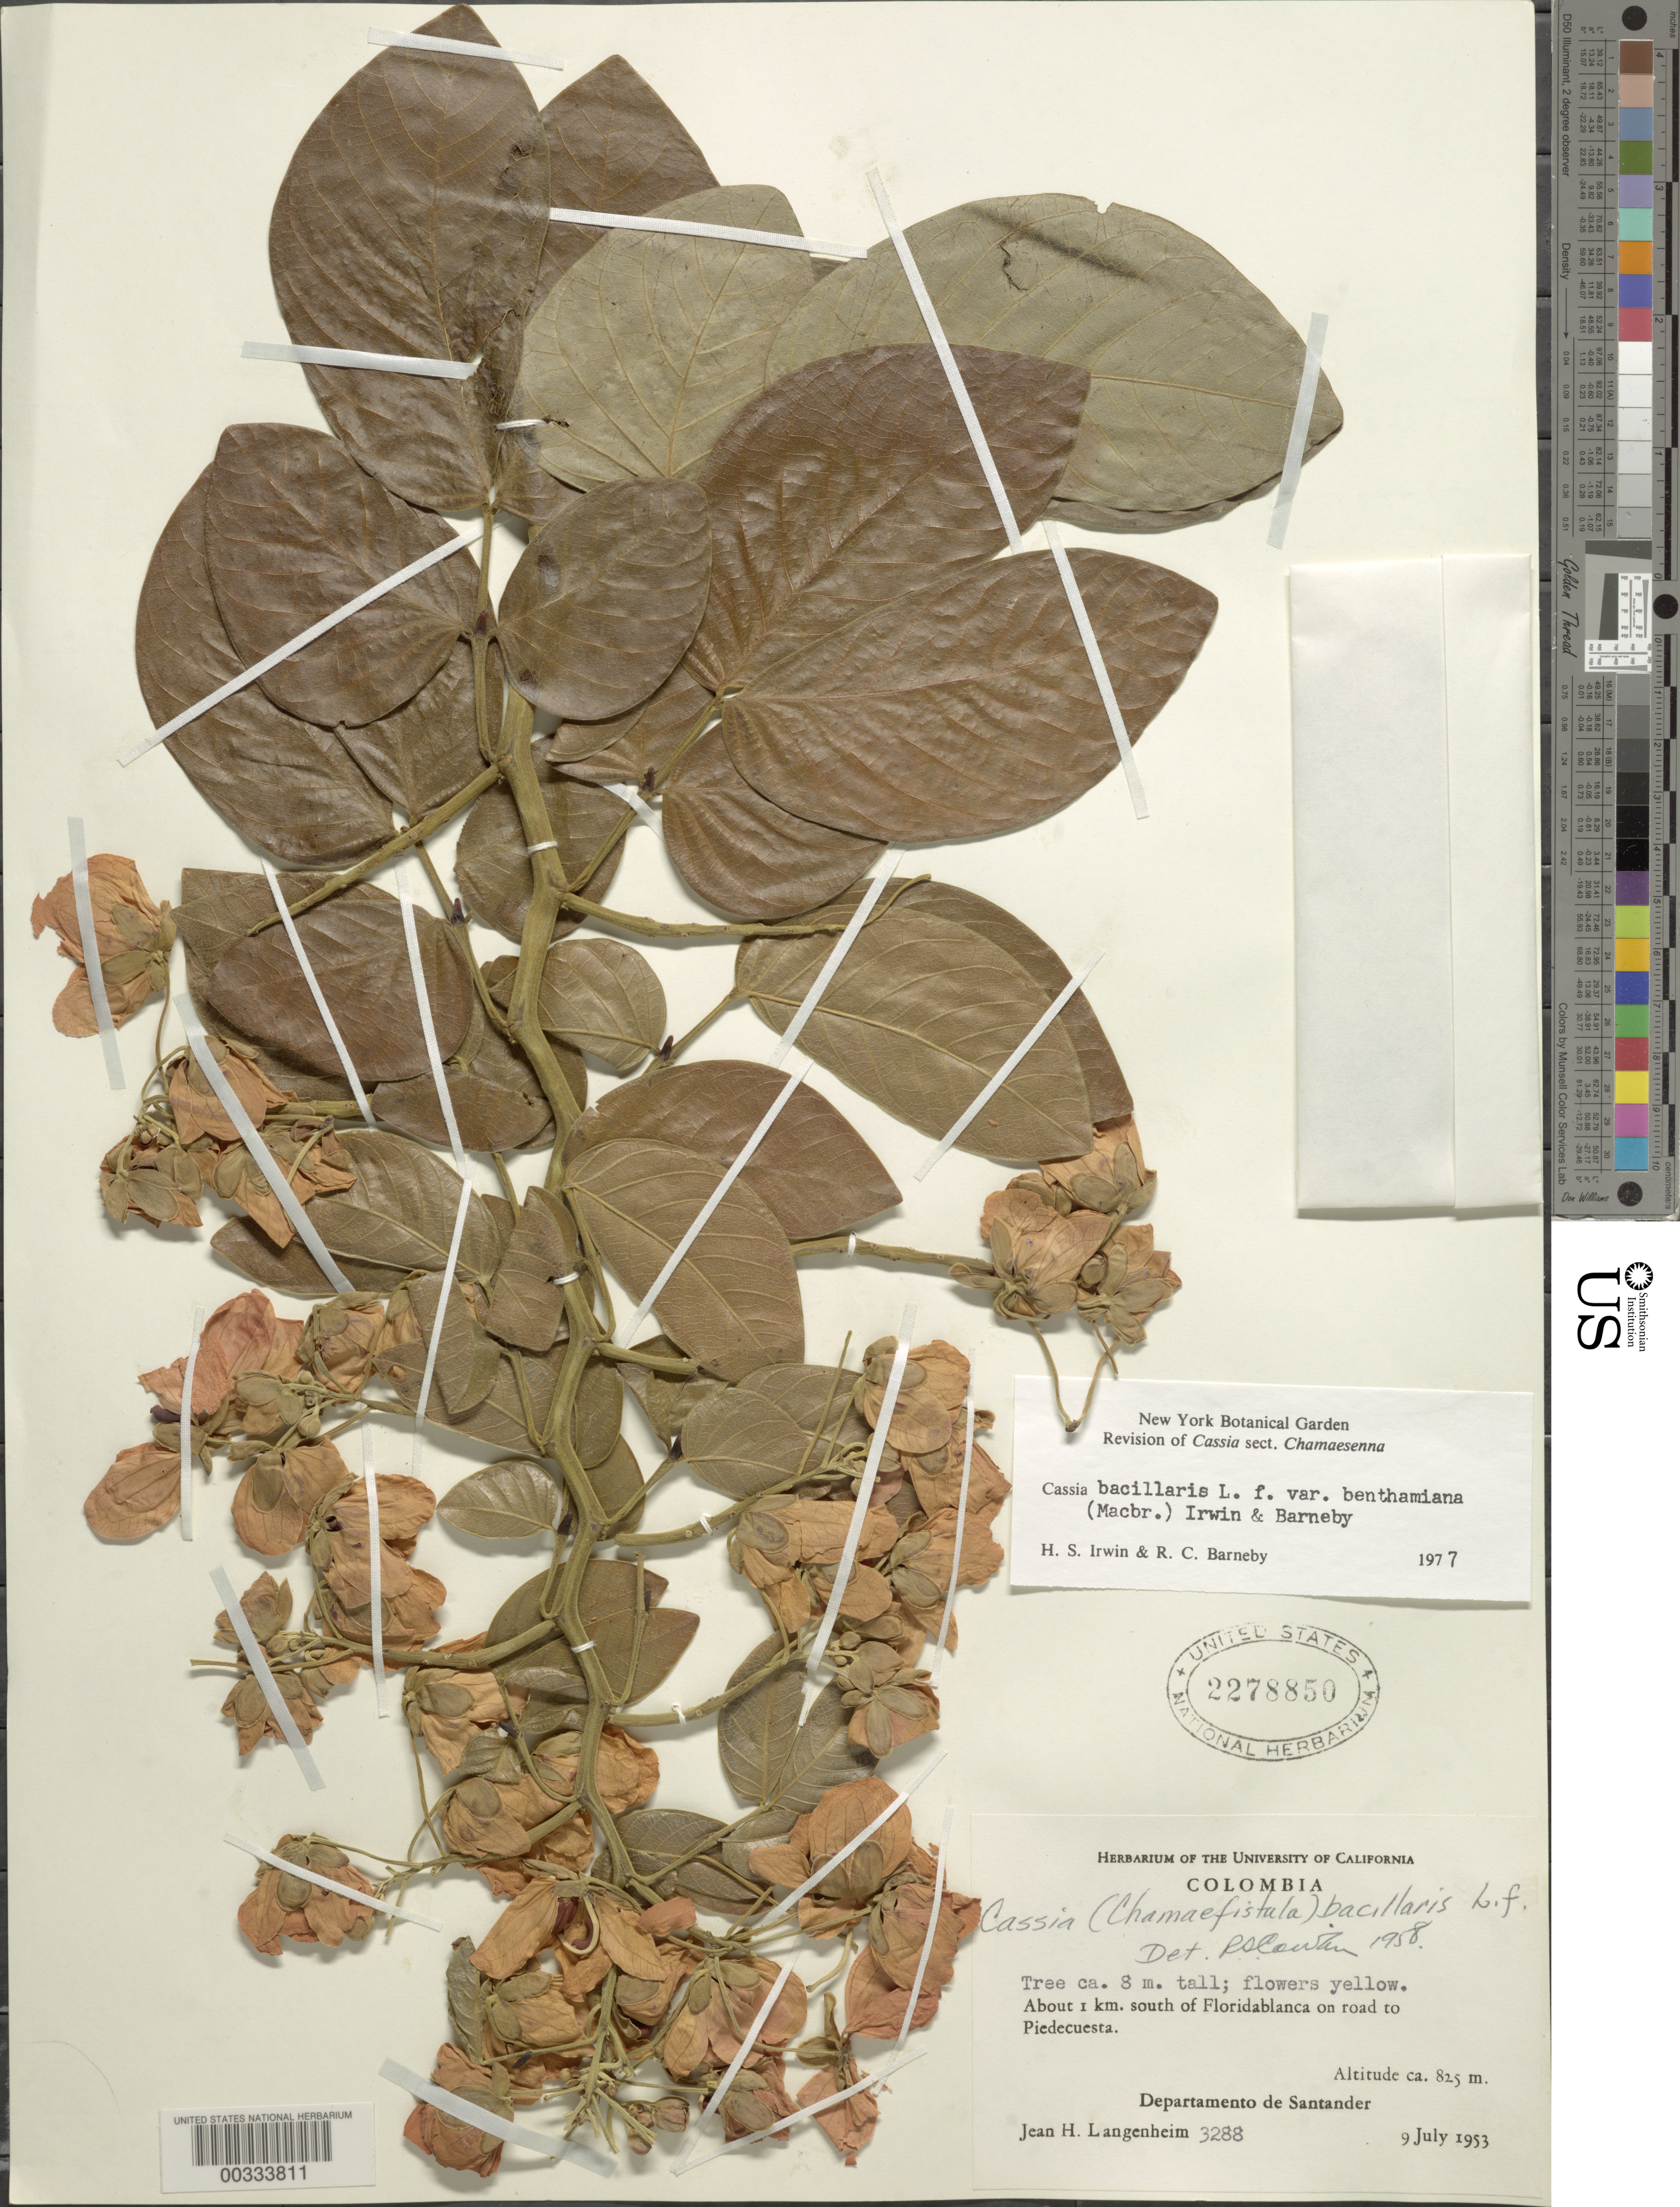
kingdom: Plantae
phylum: Tracheophyta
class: Magnoliopsida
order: Fabales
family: Fabaceae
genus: Senna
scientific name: Senna bacillaris var. benthamiana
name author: (J.F. Macbr.) H.S. Irwin & Barneby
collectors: J. H. Langenheim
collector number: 3288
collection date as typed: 09 Jul 1953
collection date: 1953-07-09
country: Colombia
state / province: Santander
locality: About 1 km S of Florida Blanca on road to Piedecuesta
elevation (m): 825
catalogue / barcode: US 2278850